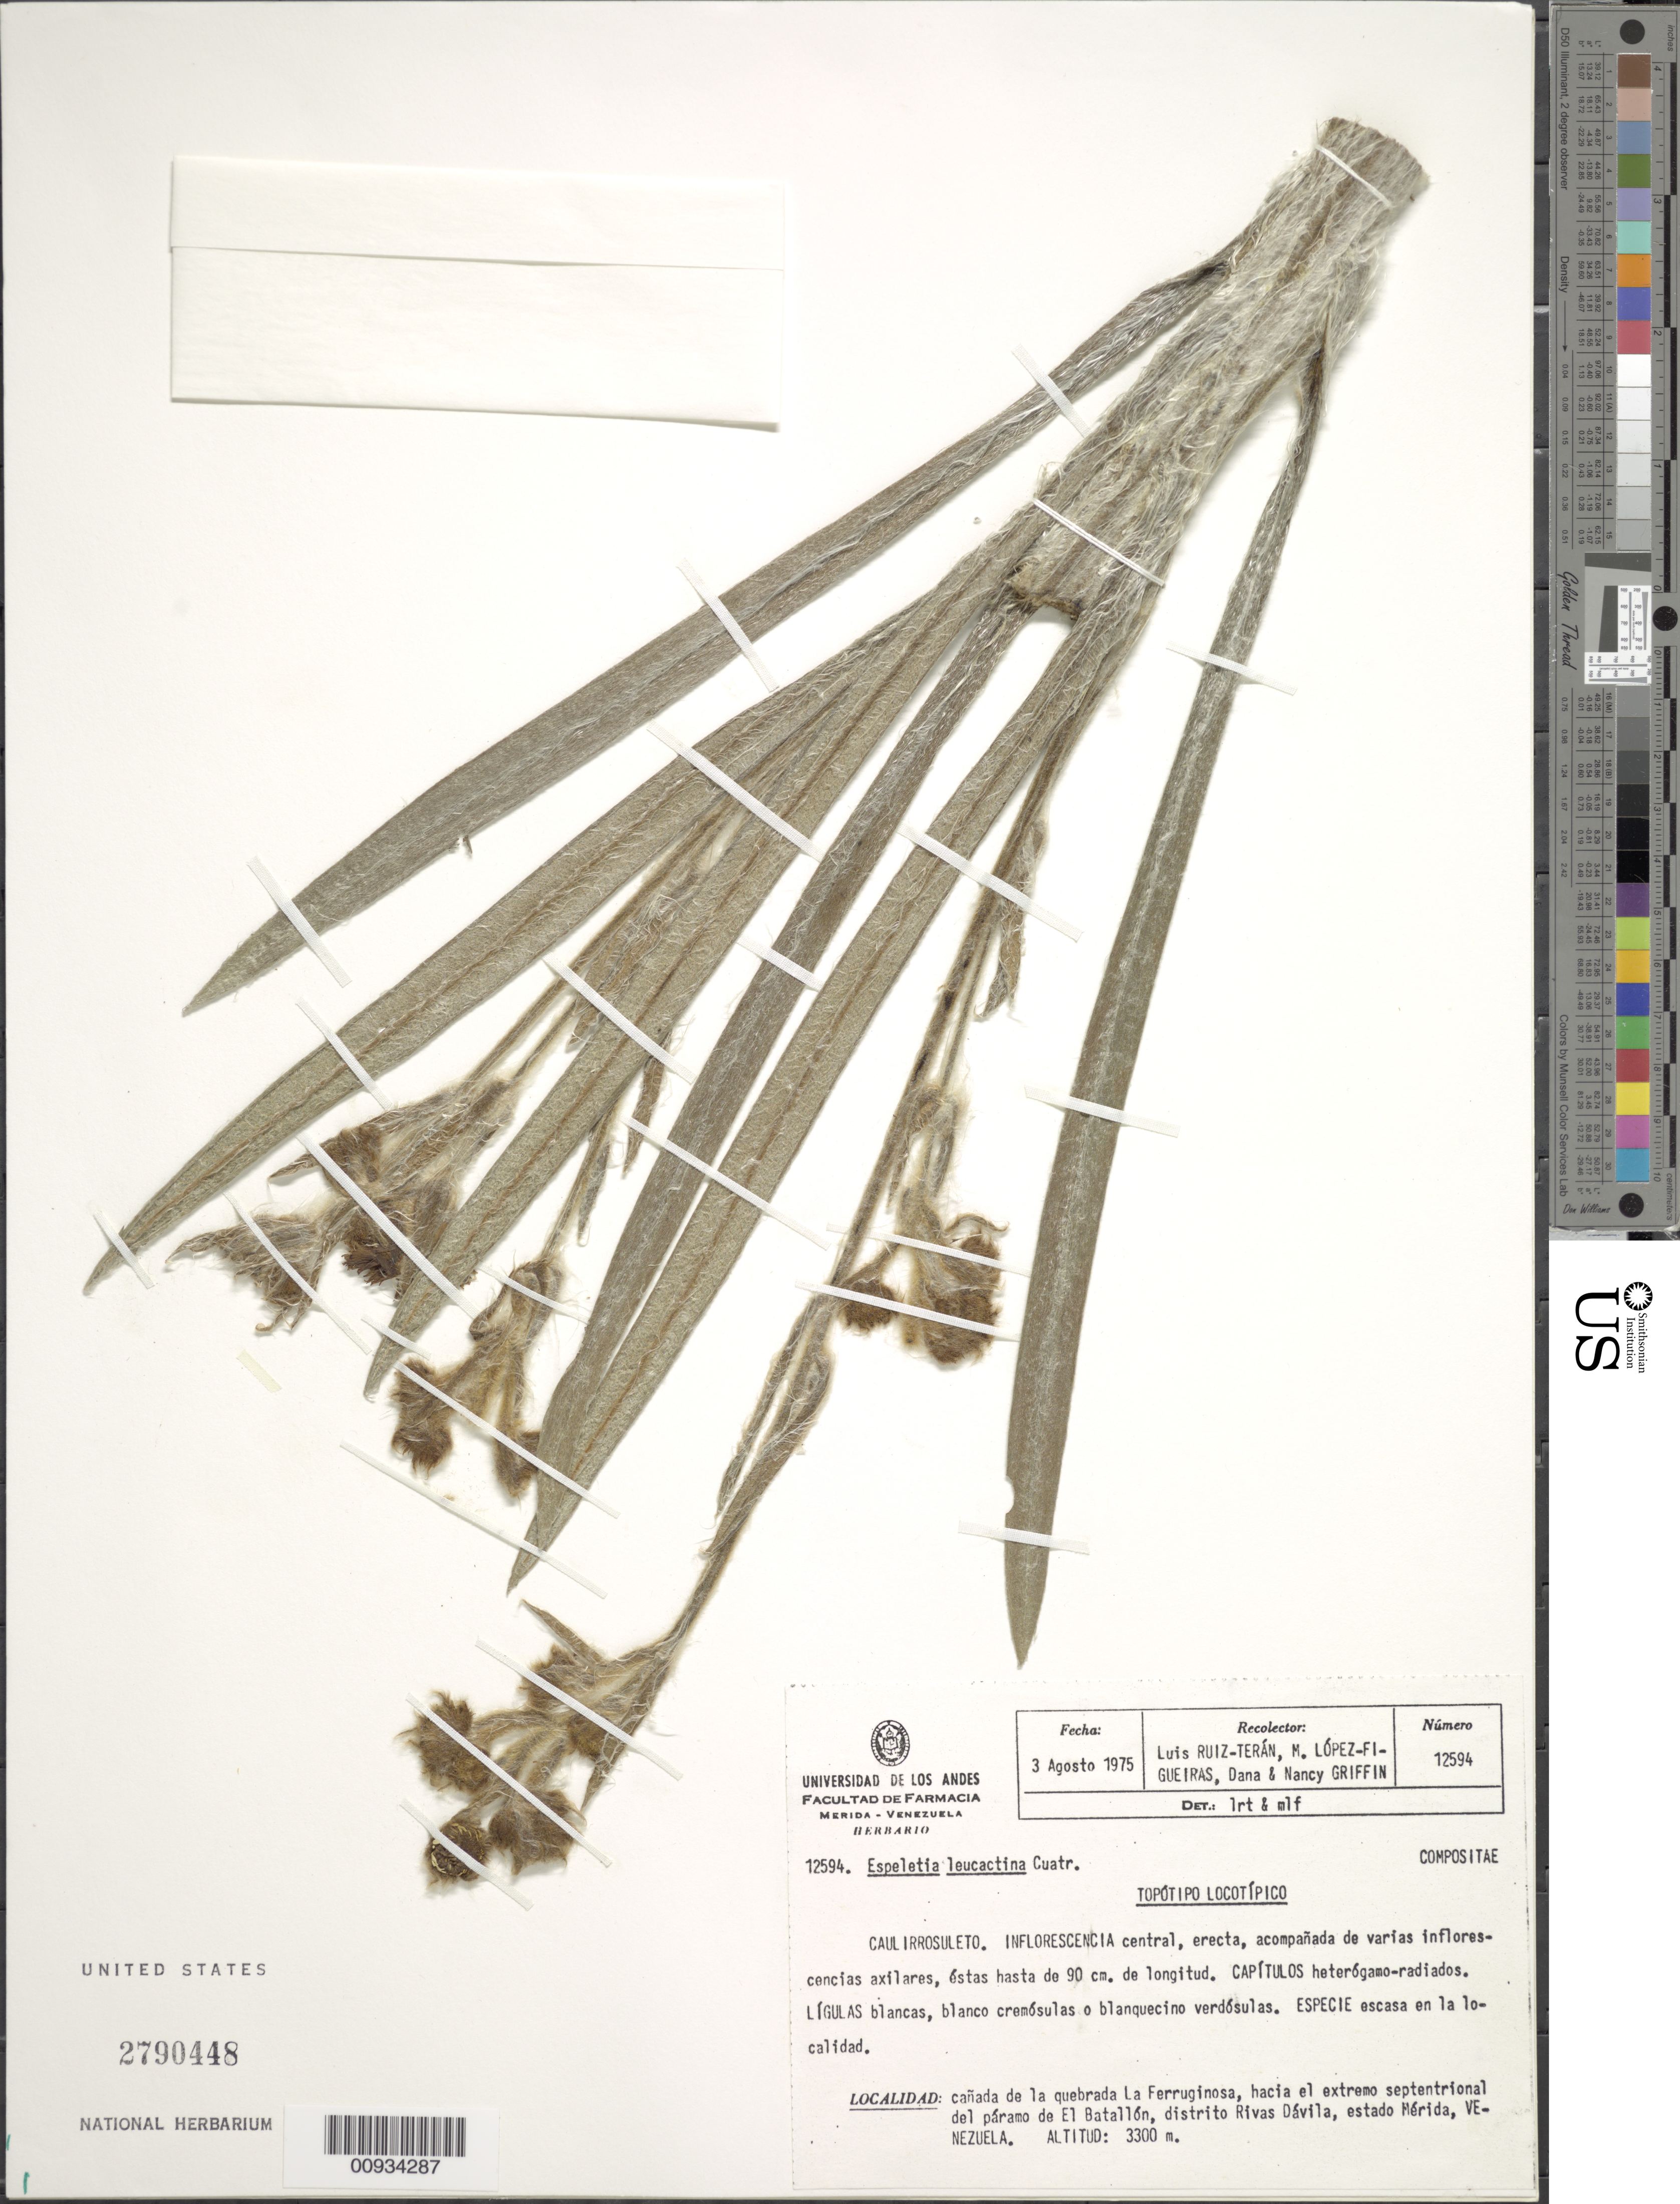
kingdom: Plantae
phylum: Tracheophyta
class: Magnoliopsida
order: Asterales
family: Asteraceae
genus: Ruilopezia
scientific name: Ruilopezia leucactina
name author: (Cuatrec.) Cuatrec.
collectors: L. Teran, M. López Figueiras, D. Griffin & N. Griffin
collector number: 12594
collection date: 1975-08-03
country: Venezuela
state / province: Mérida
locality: Canada de la quebrada La Ferruginosa, hacia el extremo septentrional del paramo de El Batallon, Distrito Rivas Davila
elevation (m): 3300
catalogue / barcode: US 2970448